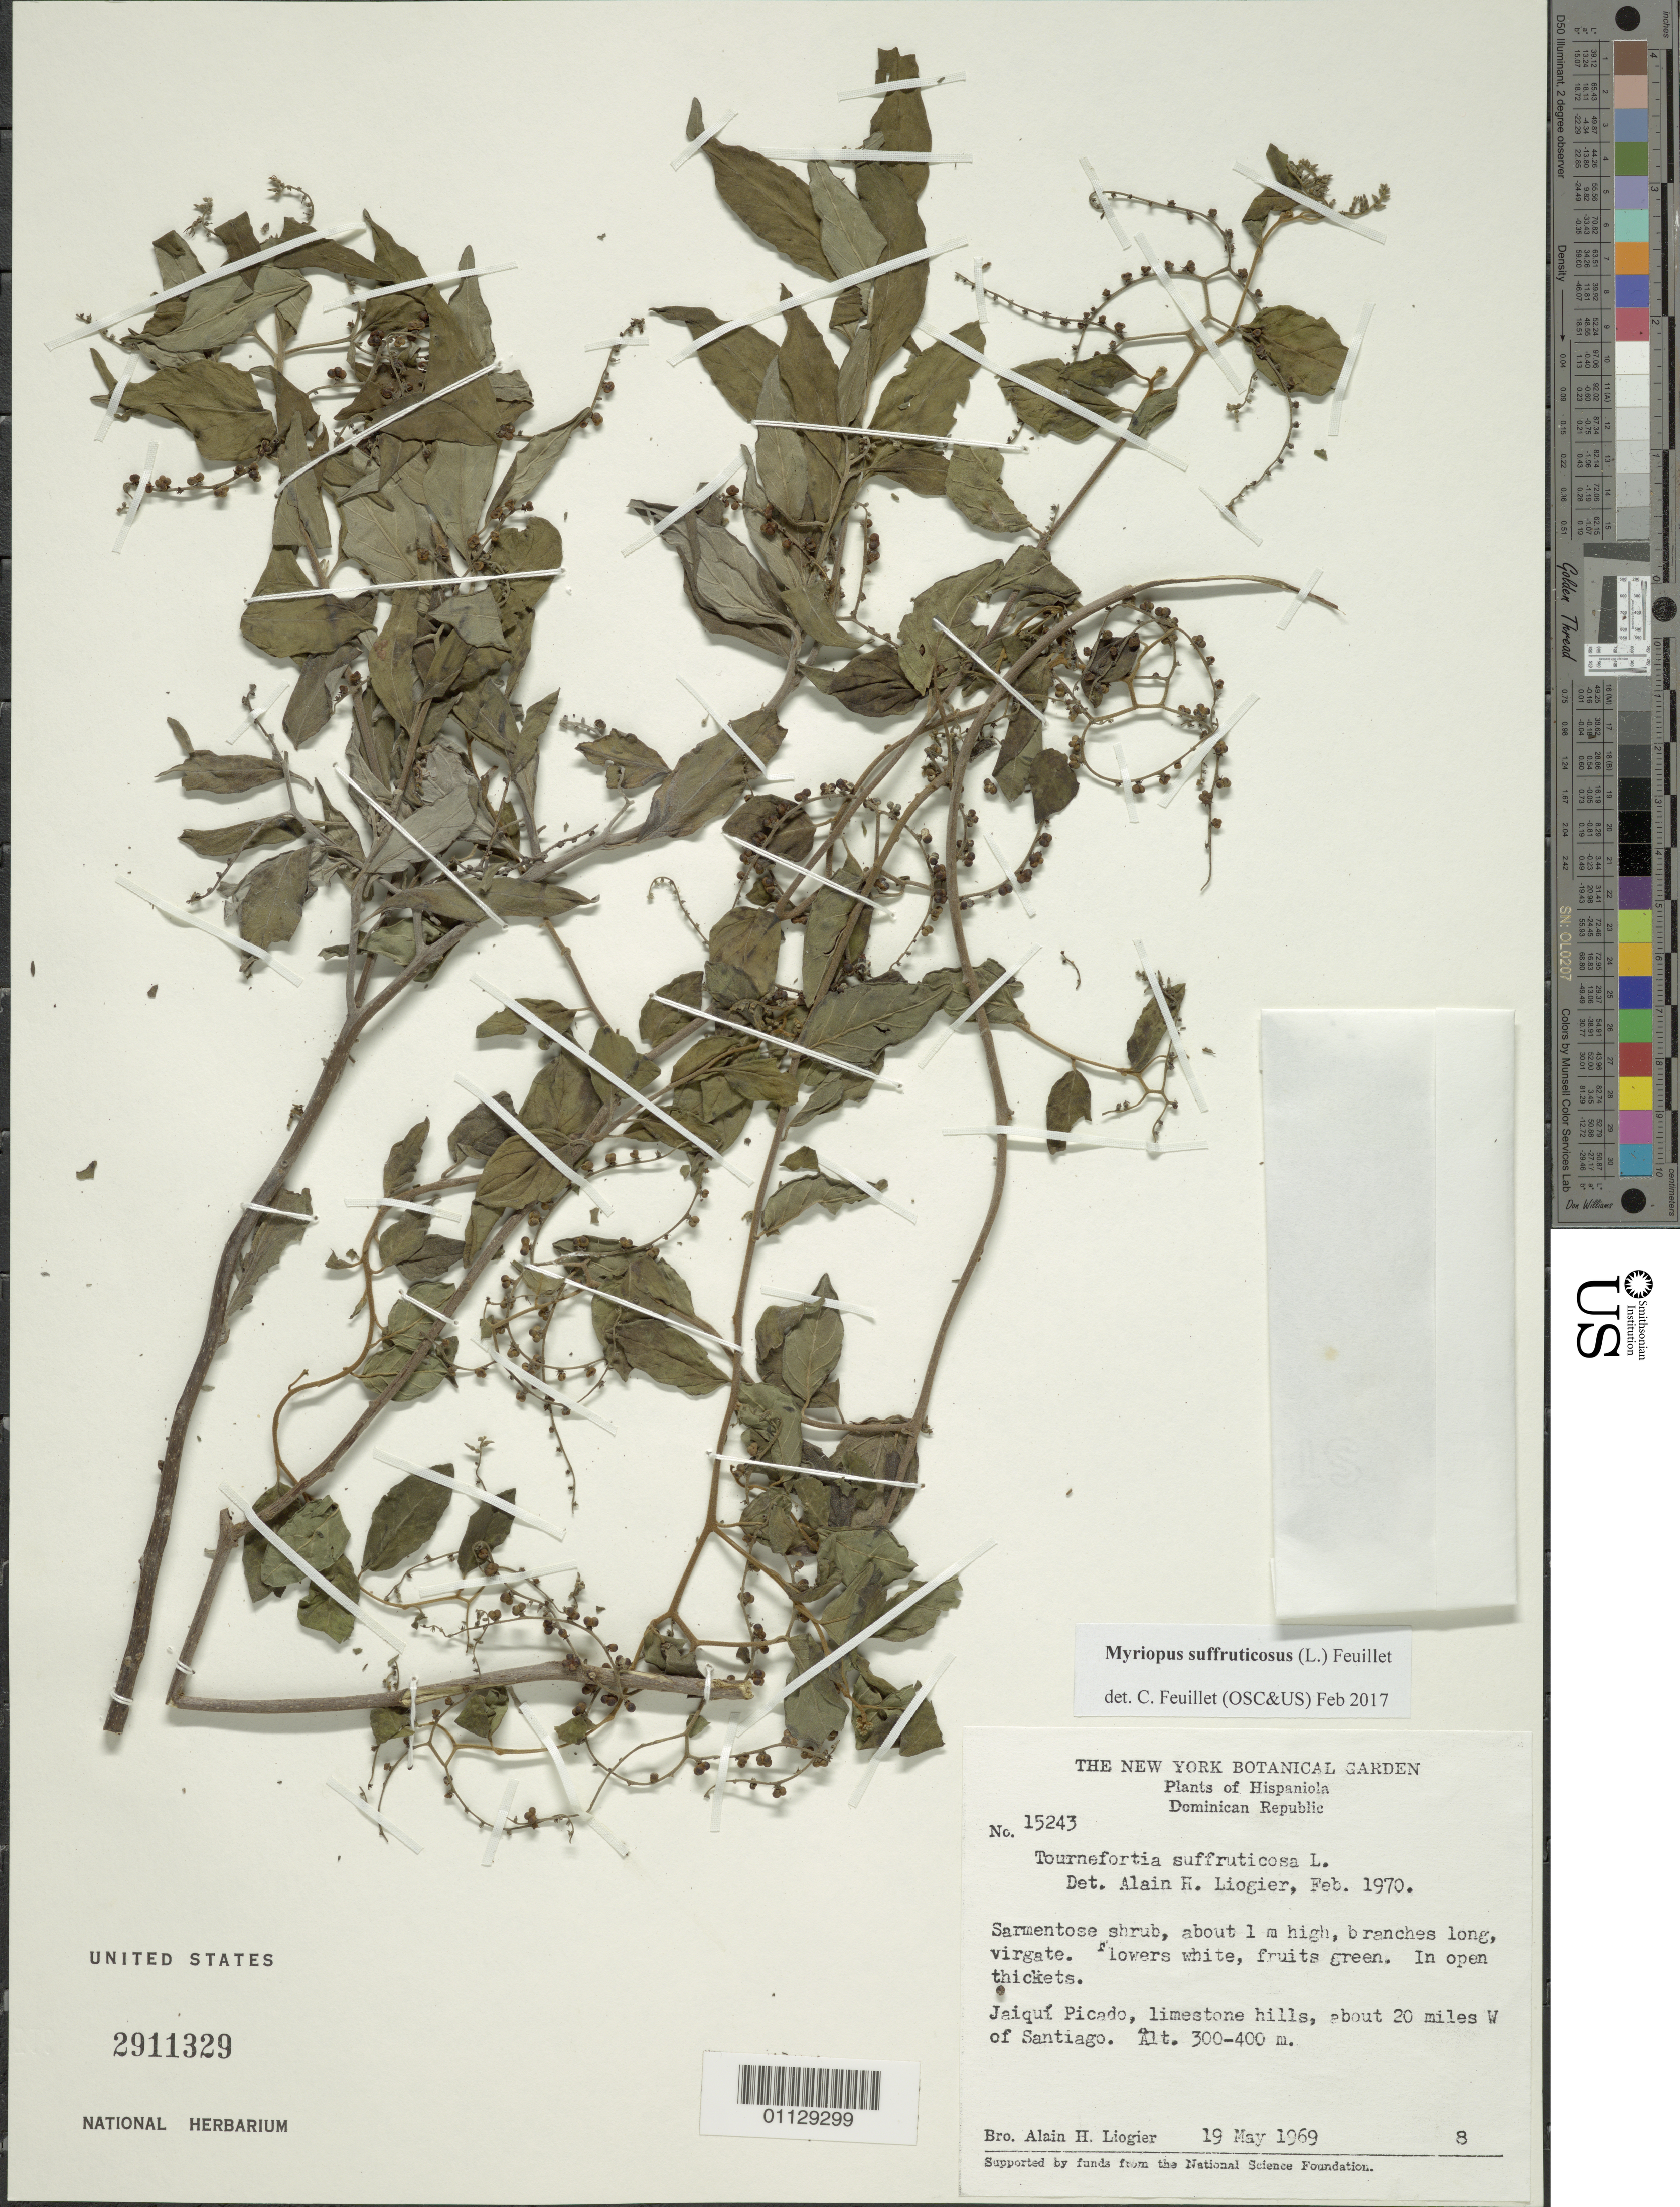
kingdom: Plantae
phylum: Tracheophyta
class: Magnoliopsida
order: Boraginales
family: Heliotropiaceae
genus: Myriopus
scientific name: Myriopus suffruticosus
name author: (L.) Feuillet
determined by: Feuillet, C.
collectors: A. H. Liogier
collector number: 15243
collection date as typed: May 1969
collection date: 1969-05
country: Dominican Republic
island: Hispaniola I.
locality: Jaiqui Picado, about 20 miles West of Santiago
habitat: Limestone hills, in open thickets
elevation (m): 300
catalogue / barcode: US 2911329